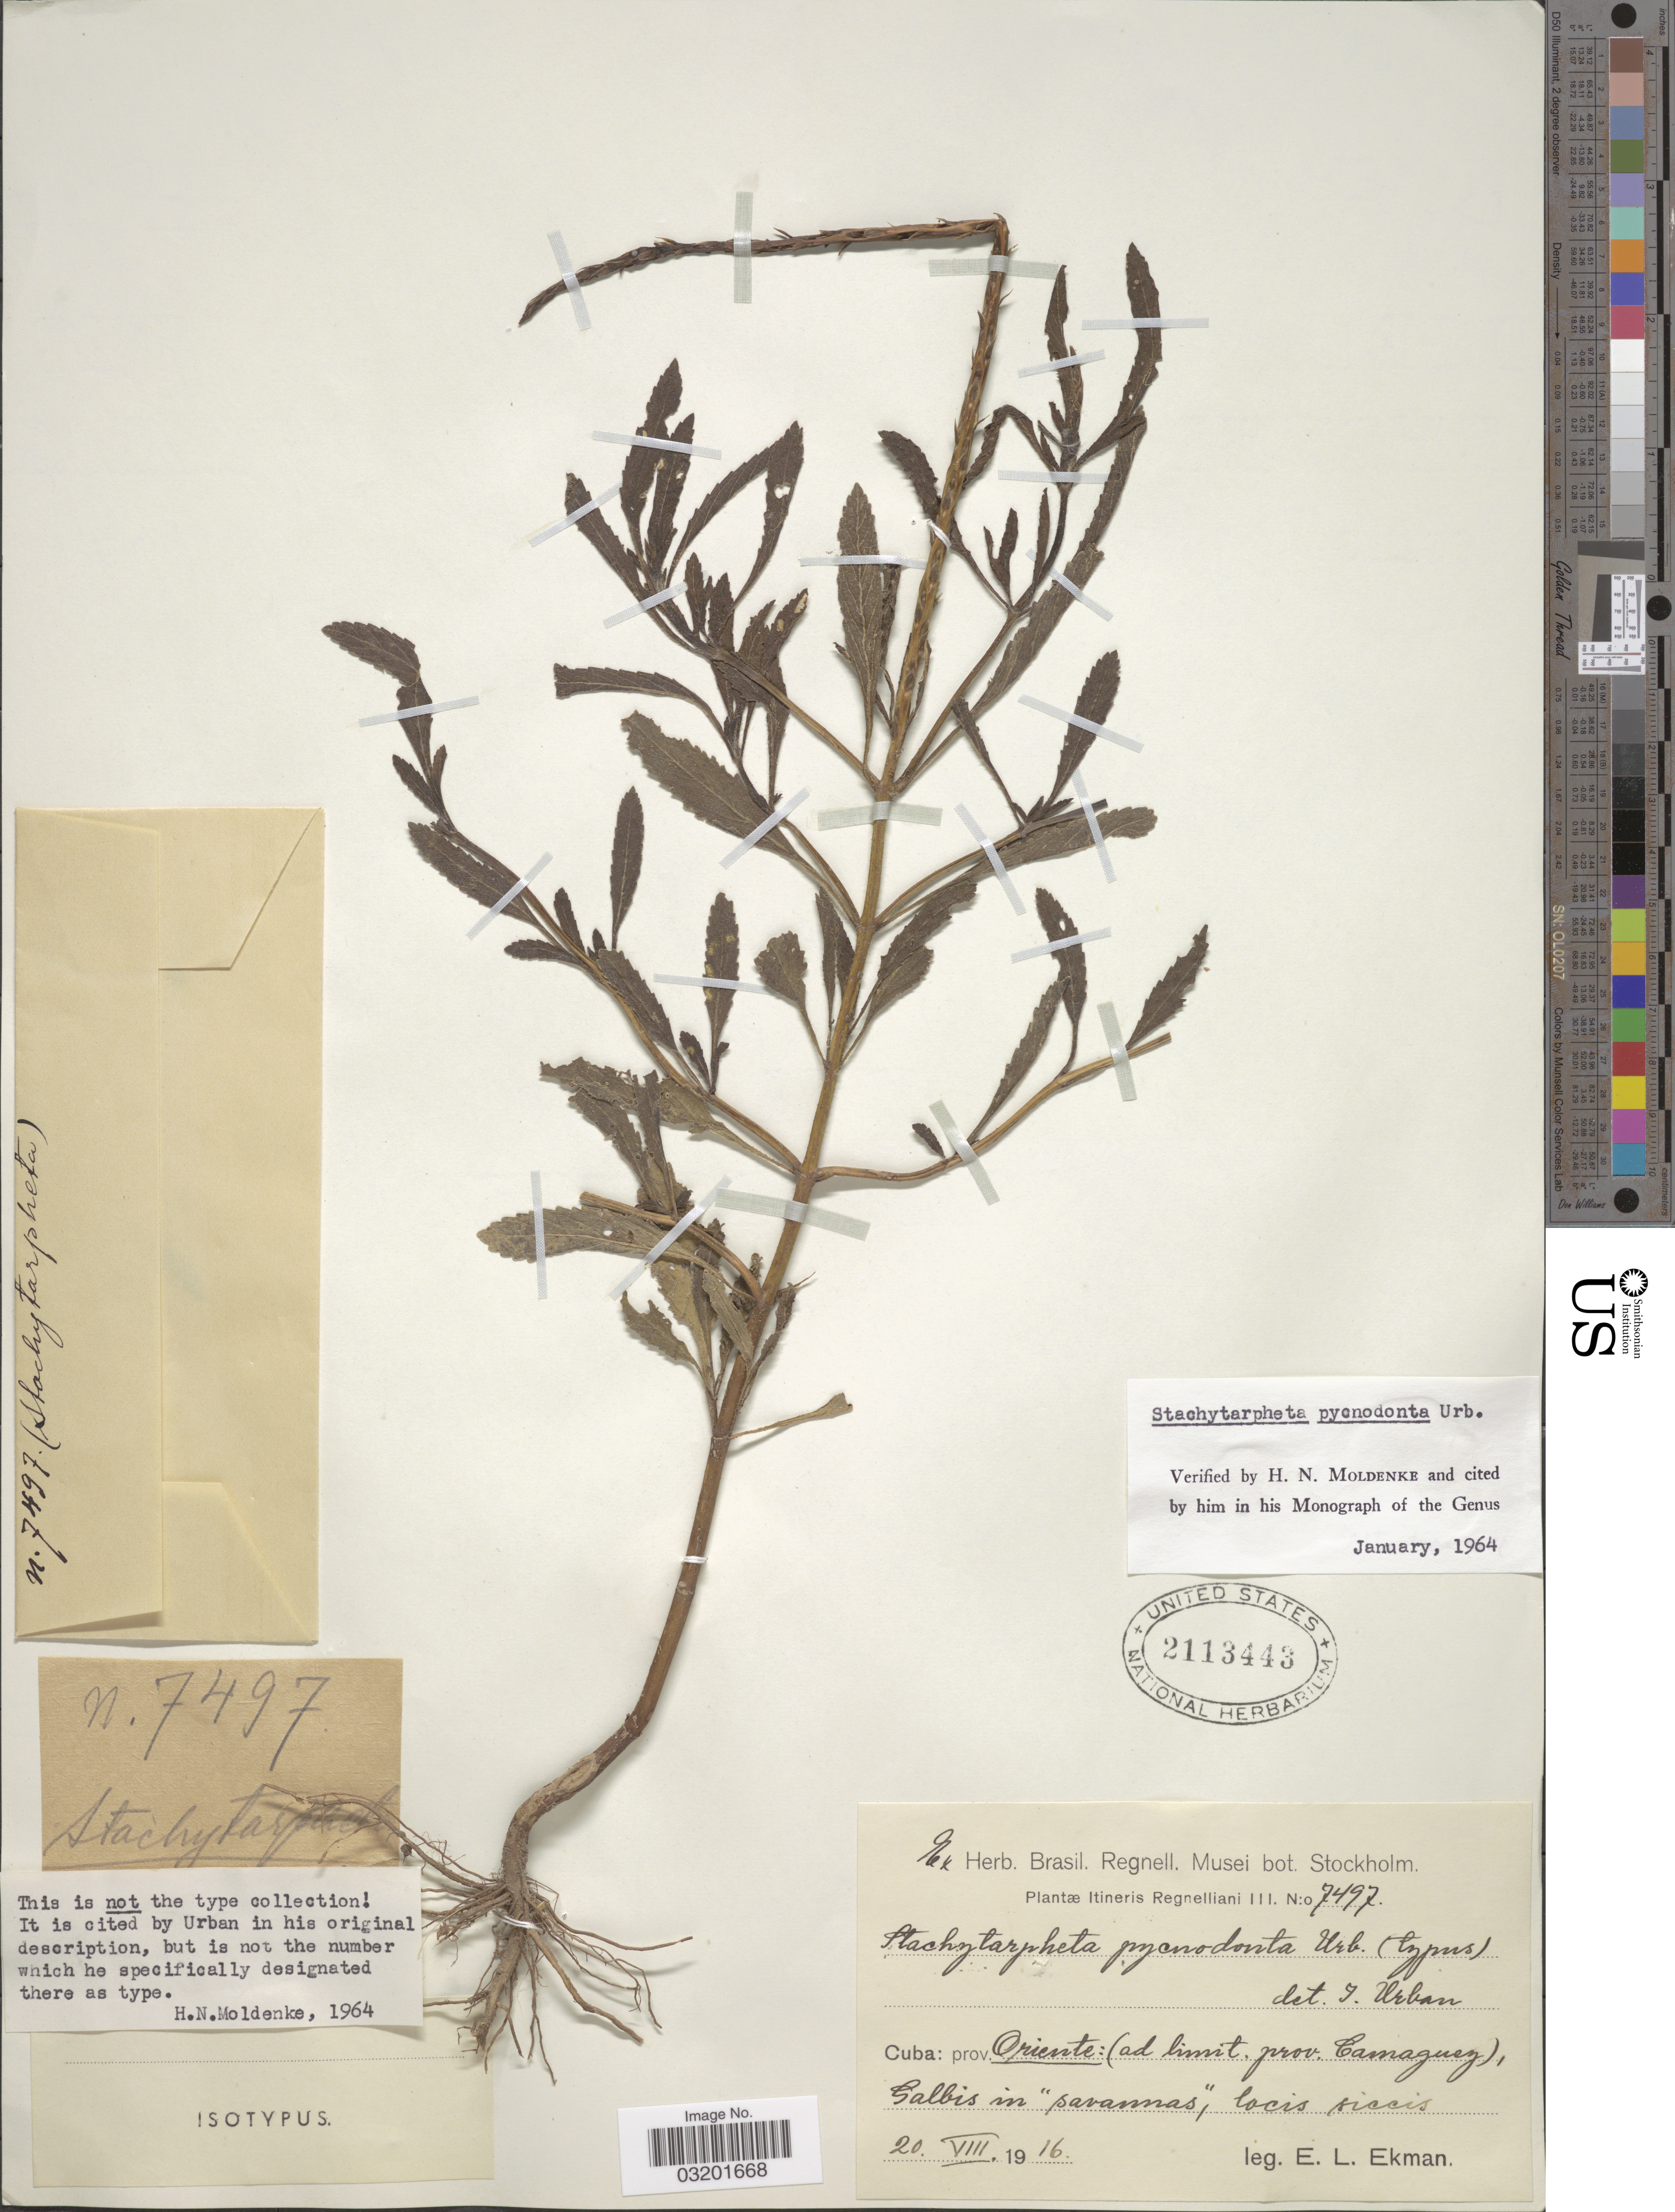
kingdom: Plantae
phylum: Tracheophyta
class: Magnoliopsida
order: Lamiales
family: Verbenaceae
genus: Stachytarpheta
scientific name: Stachytarpheta strigosa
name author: Vahl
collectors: E. L. Ekman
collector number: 7497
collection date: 1916-08-20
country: Cuba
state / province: Oriente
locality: (Ad limit. prov. Camaguez), Galbis in "savannas", locis siccis.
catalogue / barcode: US 2113443